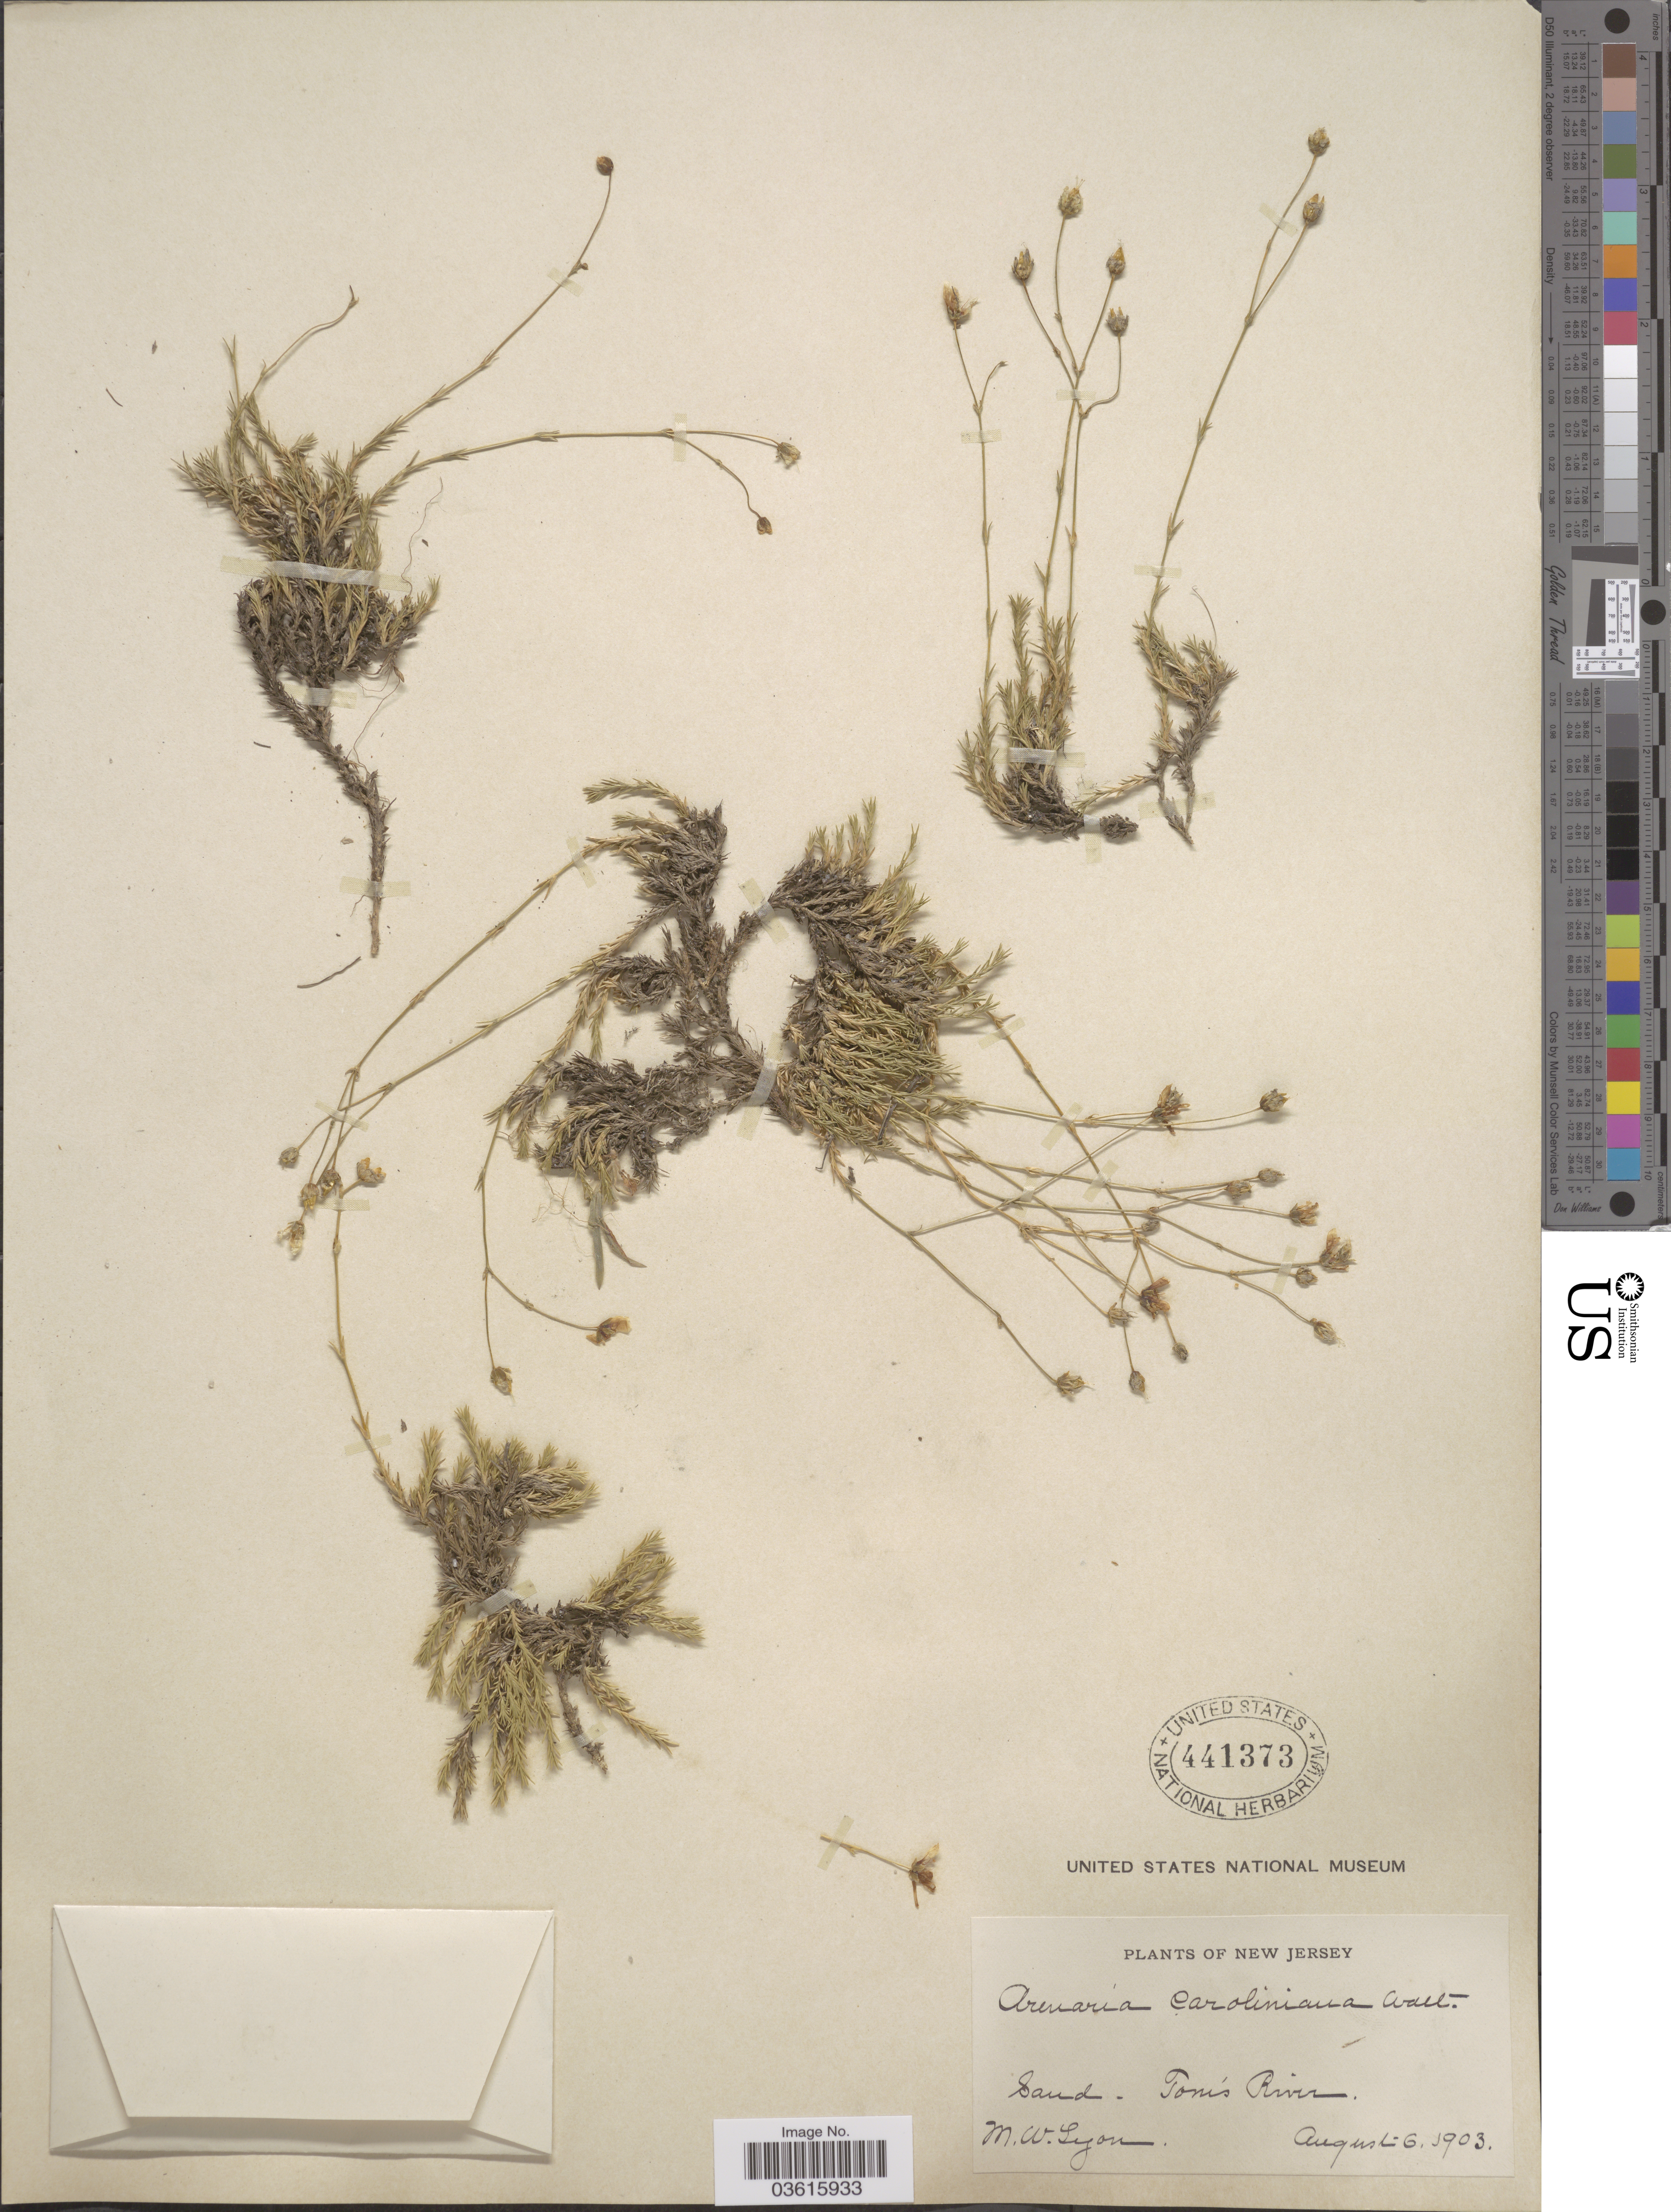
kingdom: Plantae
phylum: Tracheophyta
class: Magnoliopsida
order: Caryophyllales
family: Caryophyllaceae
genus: Minuartia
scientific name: Minuartia caroliniana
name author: (Walter) Mattf.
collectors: M. W. Lyon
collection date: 1903-08-06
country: United States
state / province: New Jersey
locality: Tom's River.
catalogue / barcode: US 441373